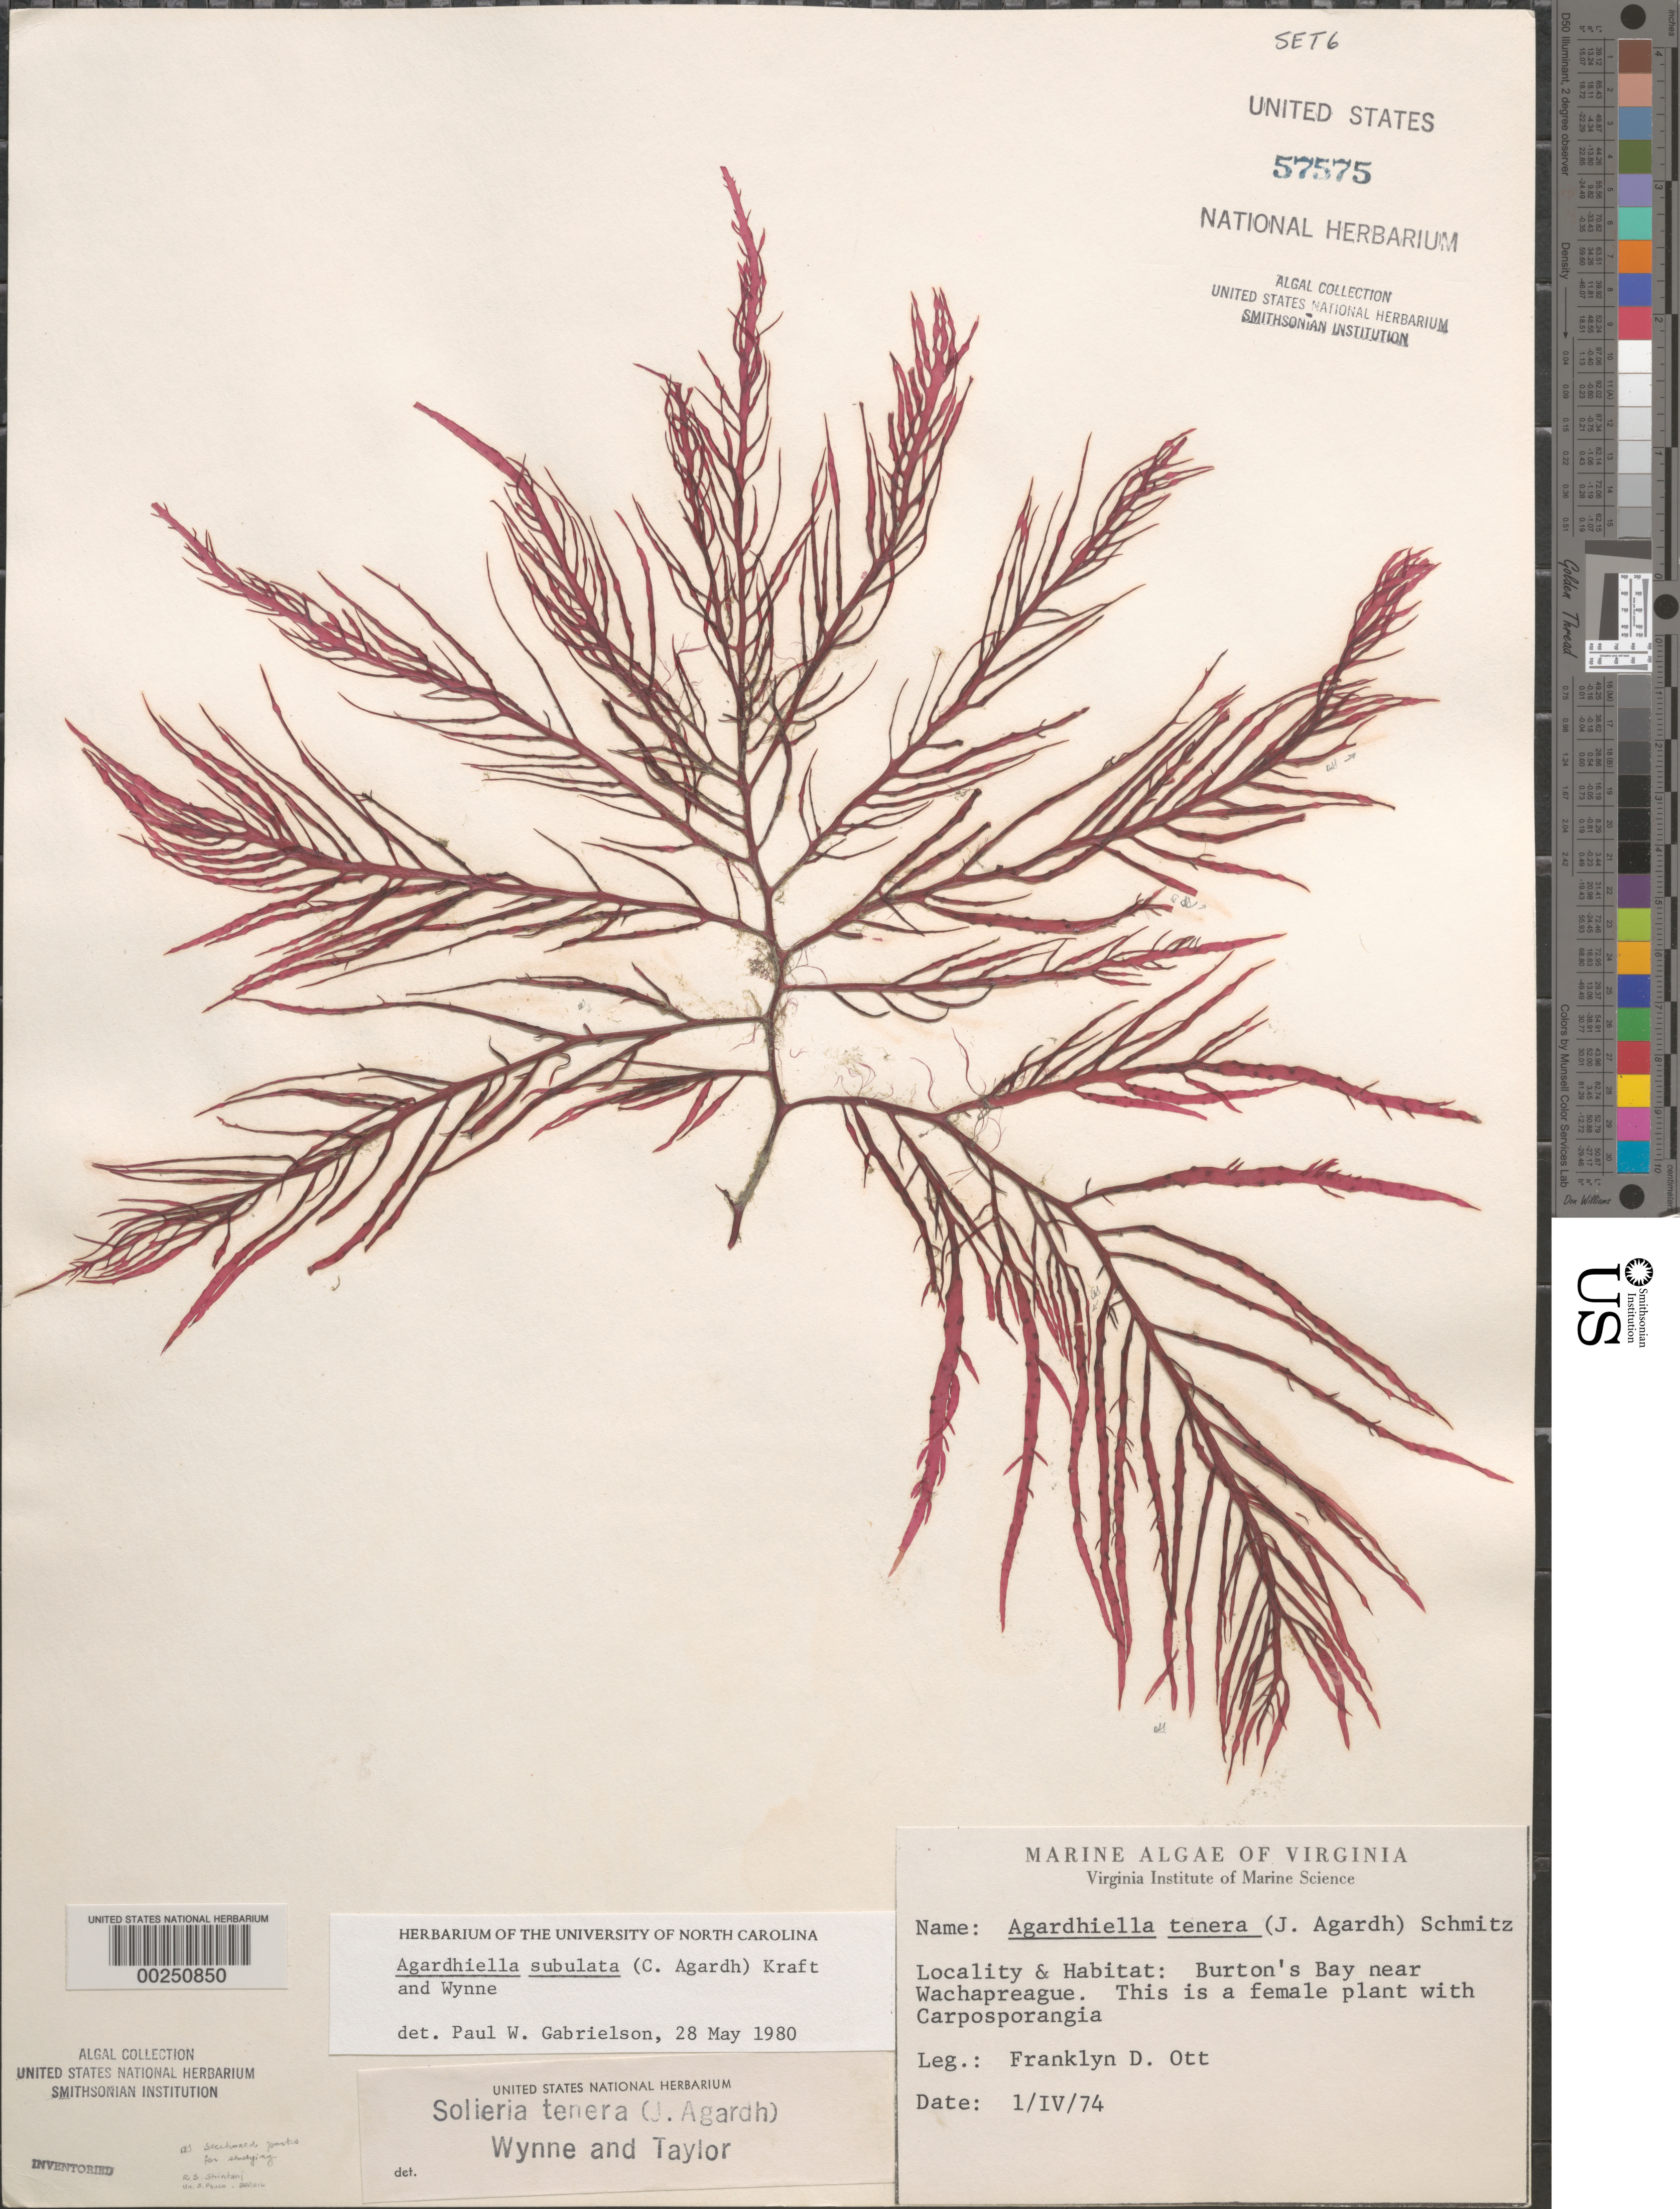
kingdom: Plantae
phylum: Rhodophyta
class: Florideophyceae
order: Gigartinales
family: Solieriaceae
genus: Agardhiella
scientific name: Agardhiella subulata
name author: (C. Agardh) G.T.Kraft & M.J. Wynne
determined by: Gabrielson, P. W.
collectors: F. Ott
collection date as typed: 01 Apr 1974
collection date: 1974-04-01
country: United States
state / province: Virginia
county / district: Accomack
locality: Burton's Bay near Wachapreague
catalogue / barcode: US 57575